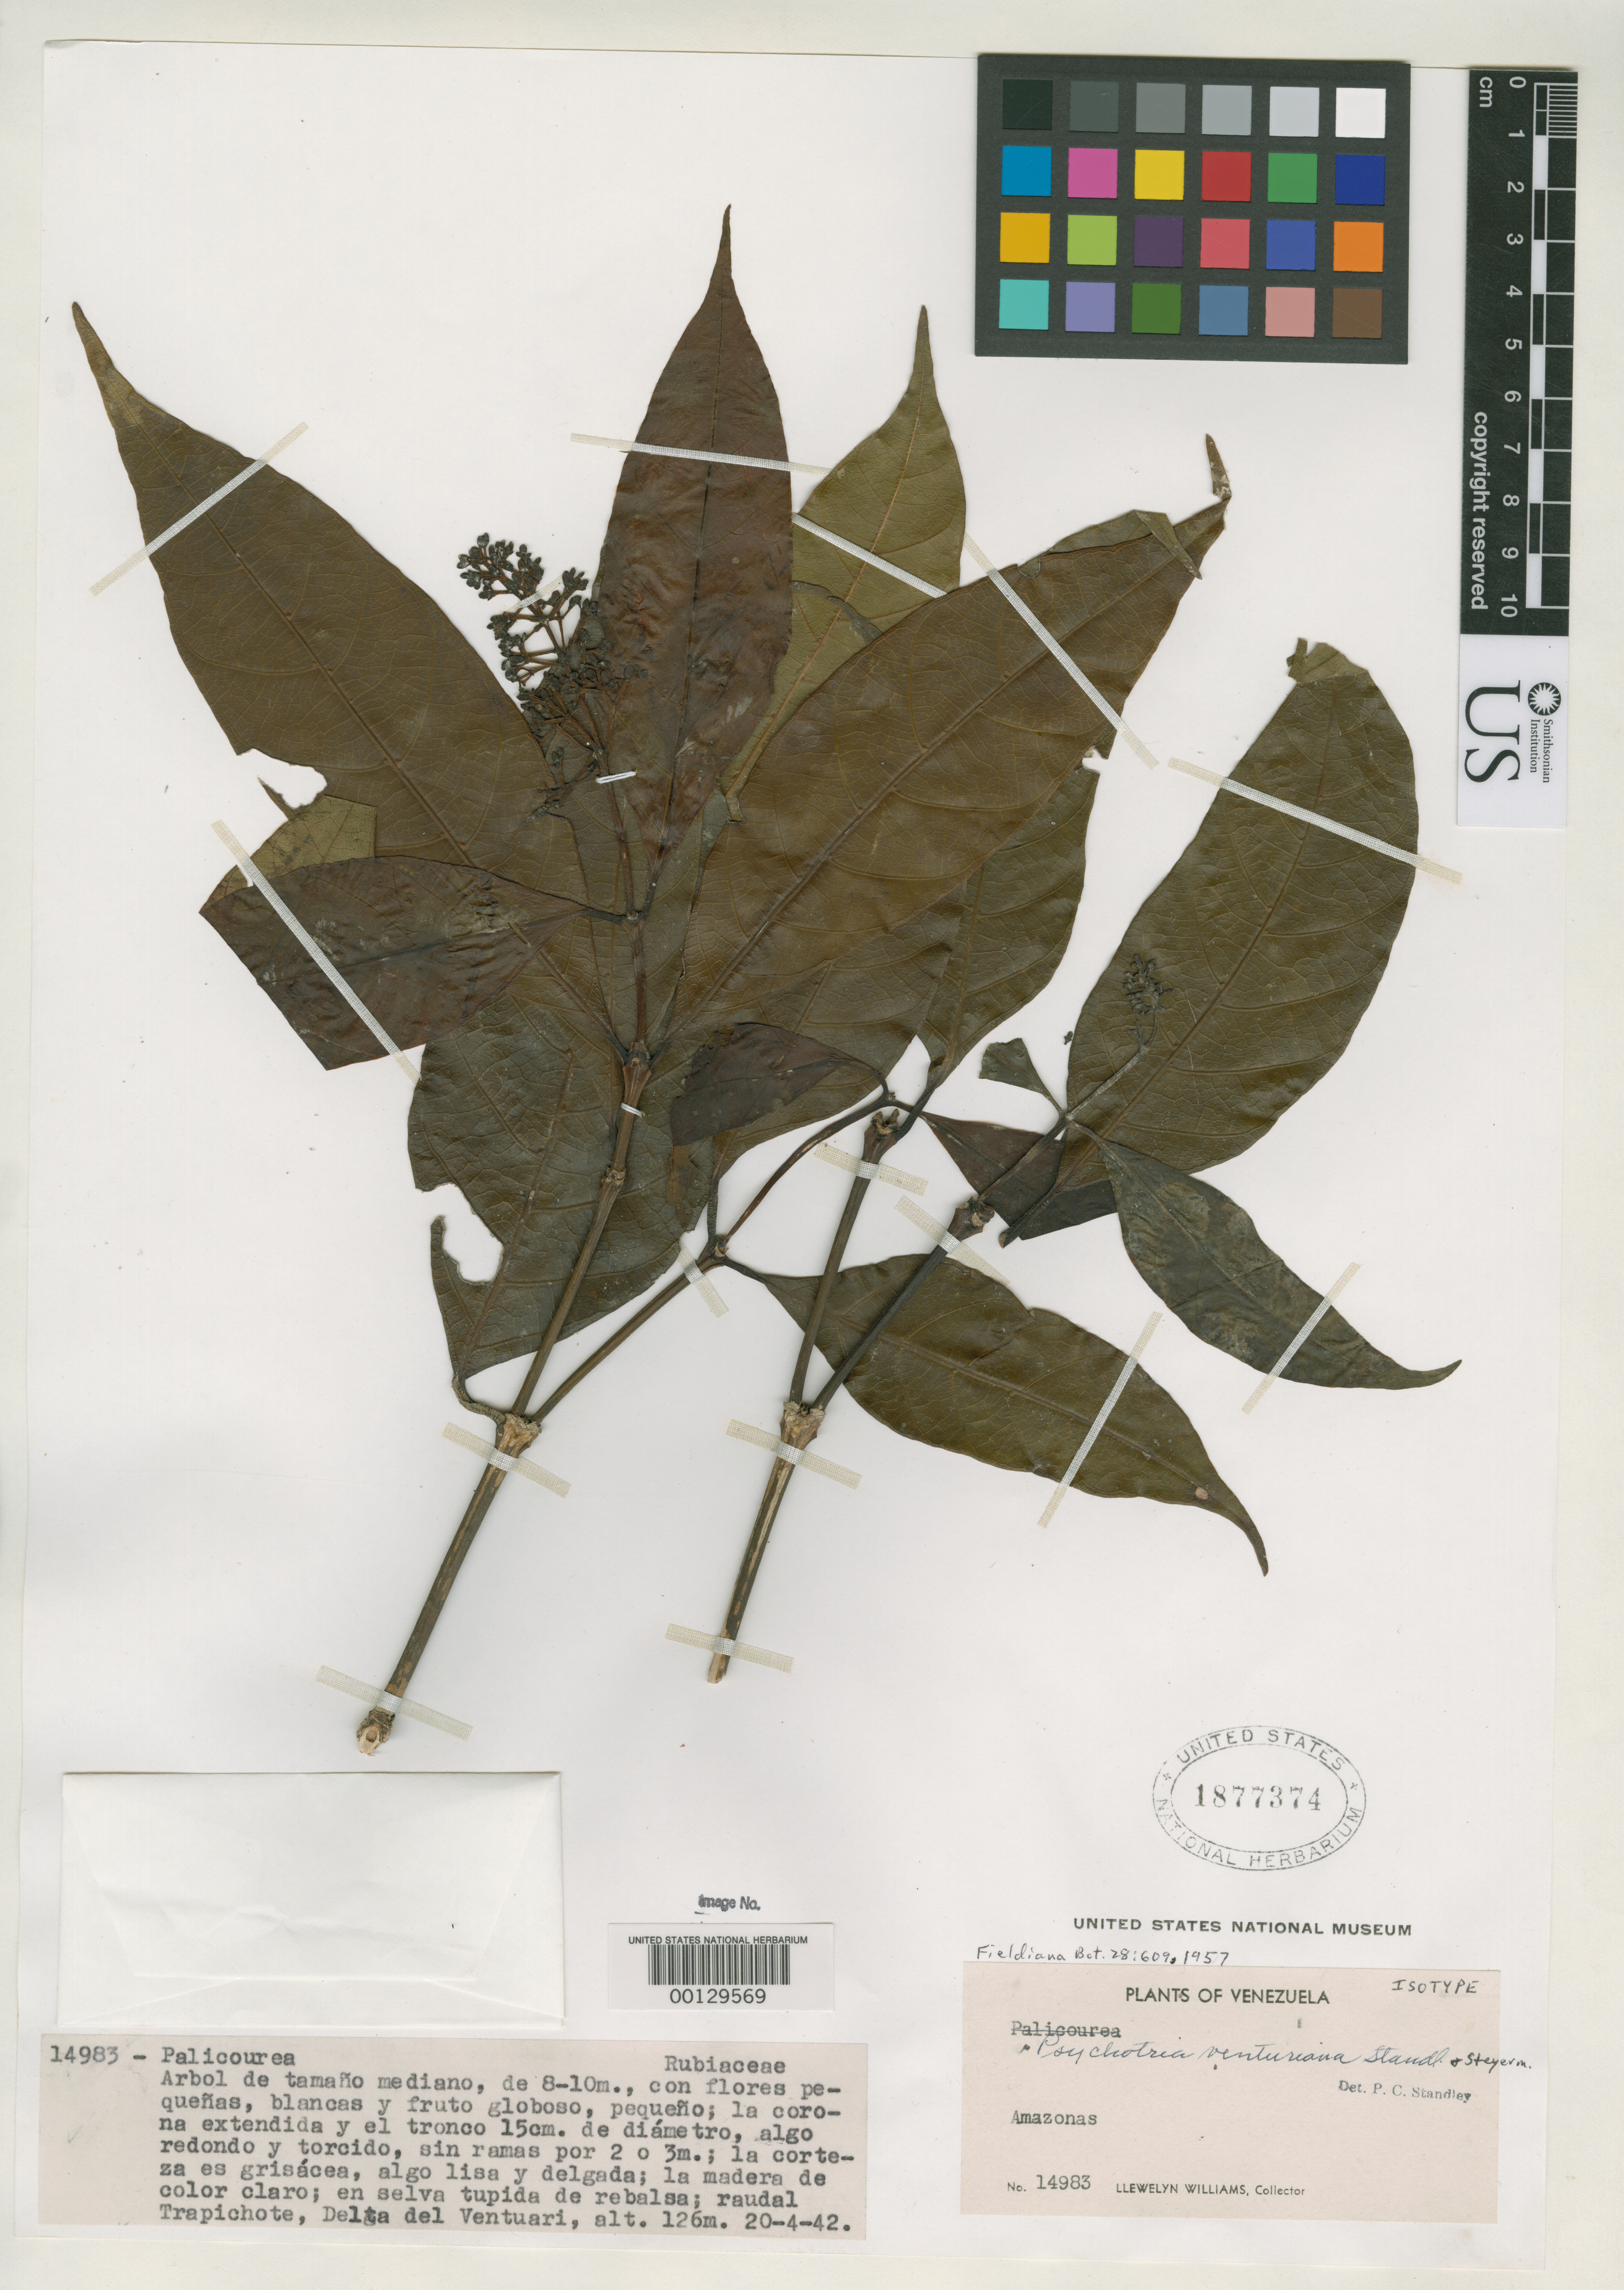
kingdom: Plantae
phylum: Tracheophyta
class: Magnoliopsida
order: Gentianales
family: Rubiaceae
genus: Psychotria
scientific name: Psychotria venturiana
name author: Standl.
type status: Isotype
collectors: Ll. Williams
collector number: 14983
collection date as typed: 20 Apr 1942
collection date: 1942-04-20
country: Venezuela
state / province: Amazonas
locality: Raudal Trapichote, Delta del Ventuari.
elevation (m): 126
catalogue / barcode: US 1877374